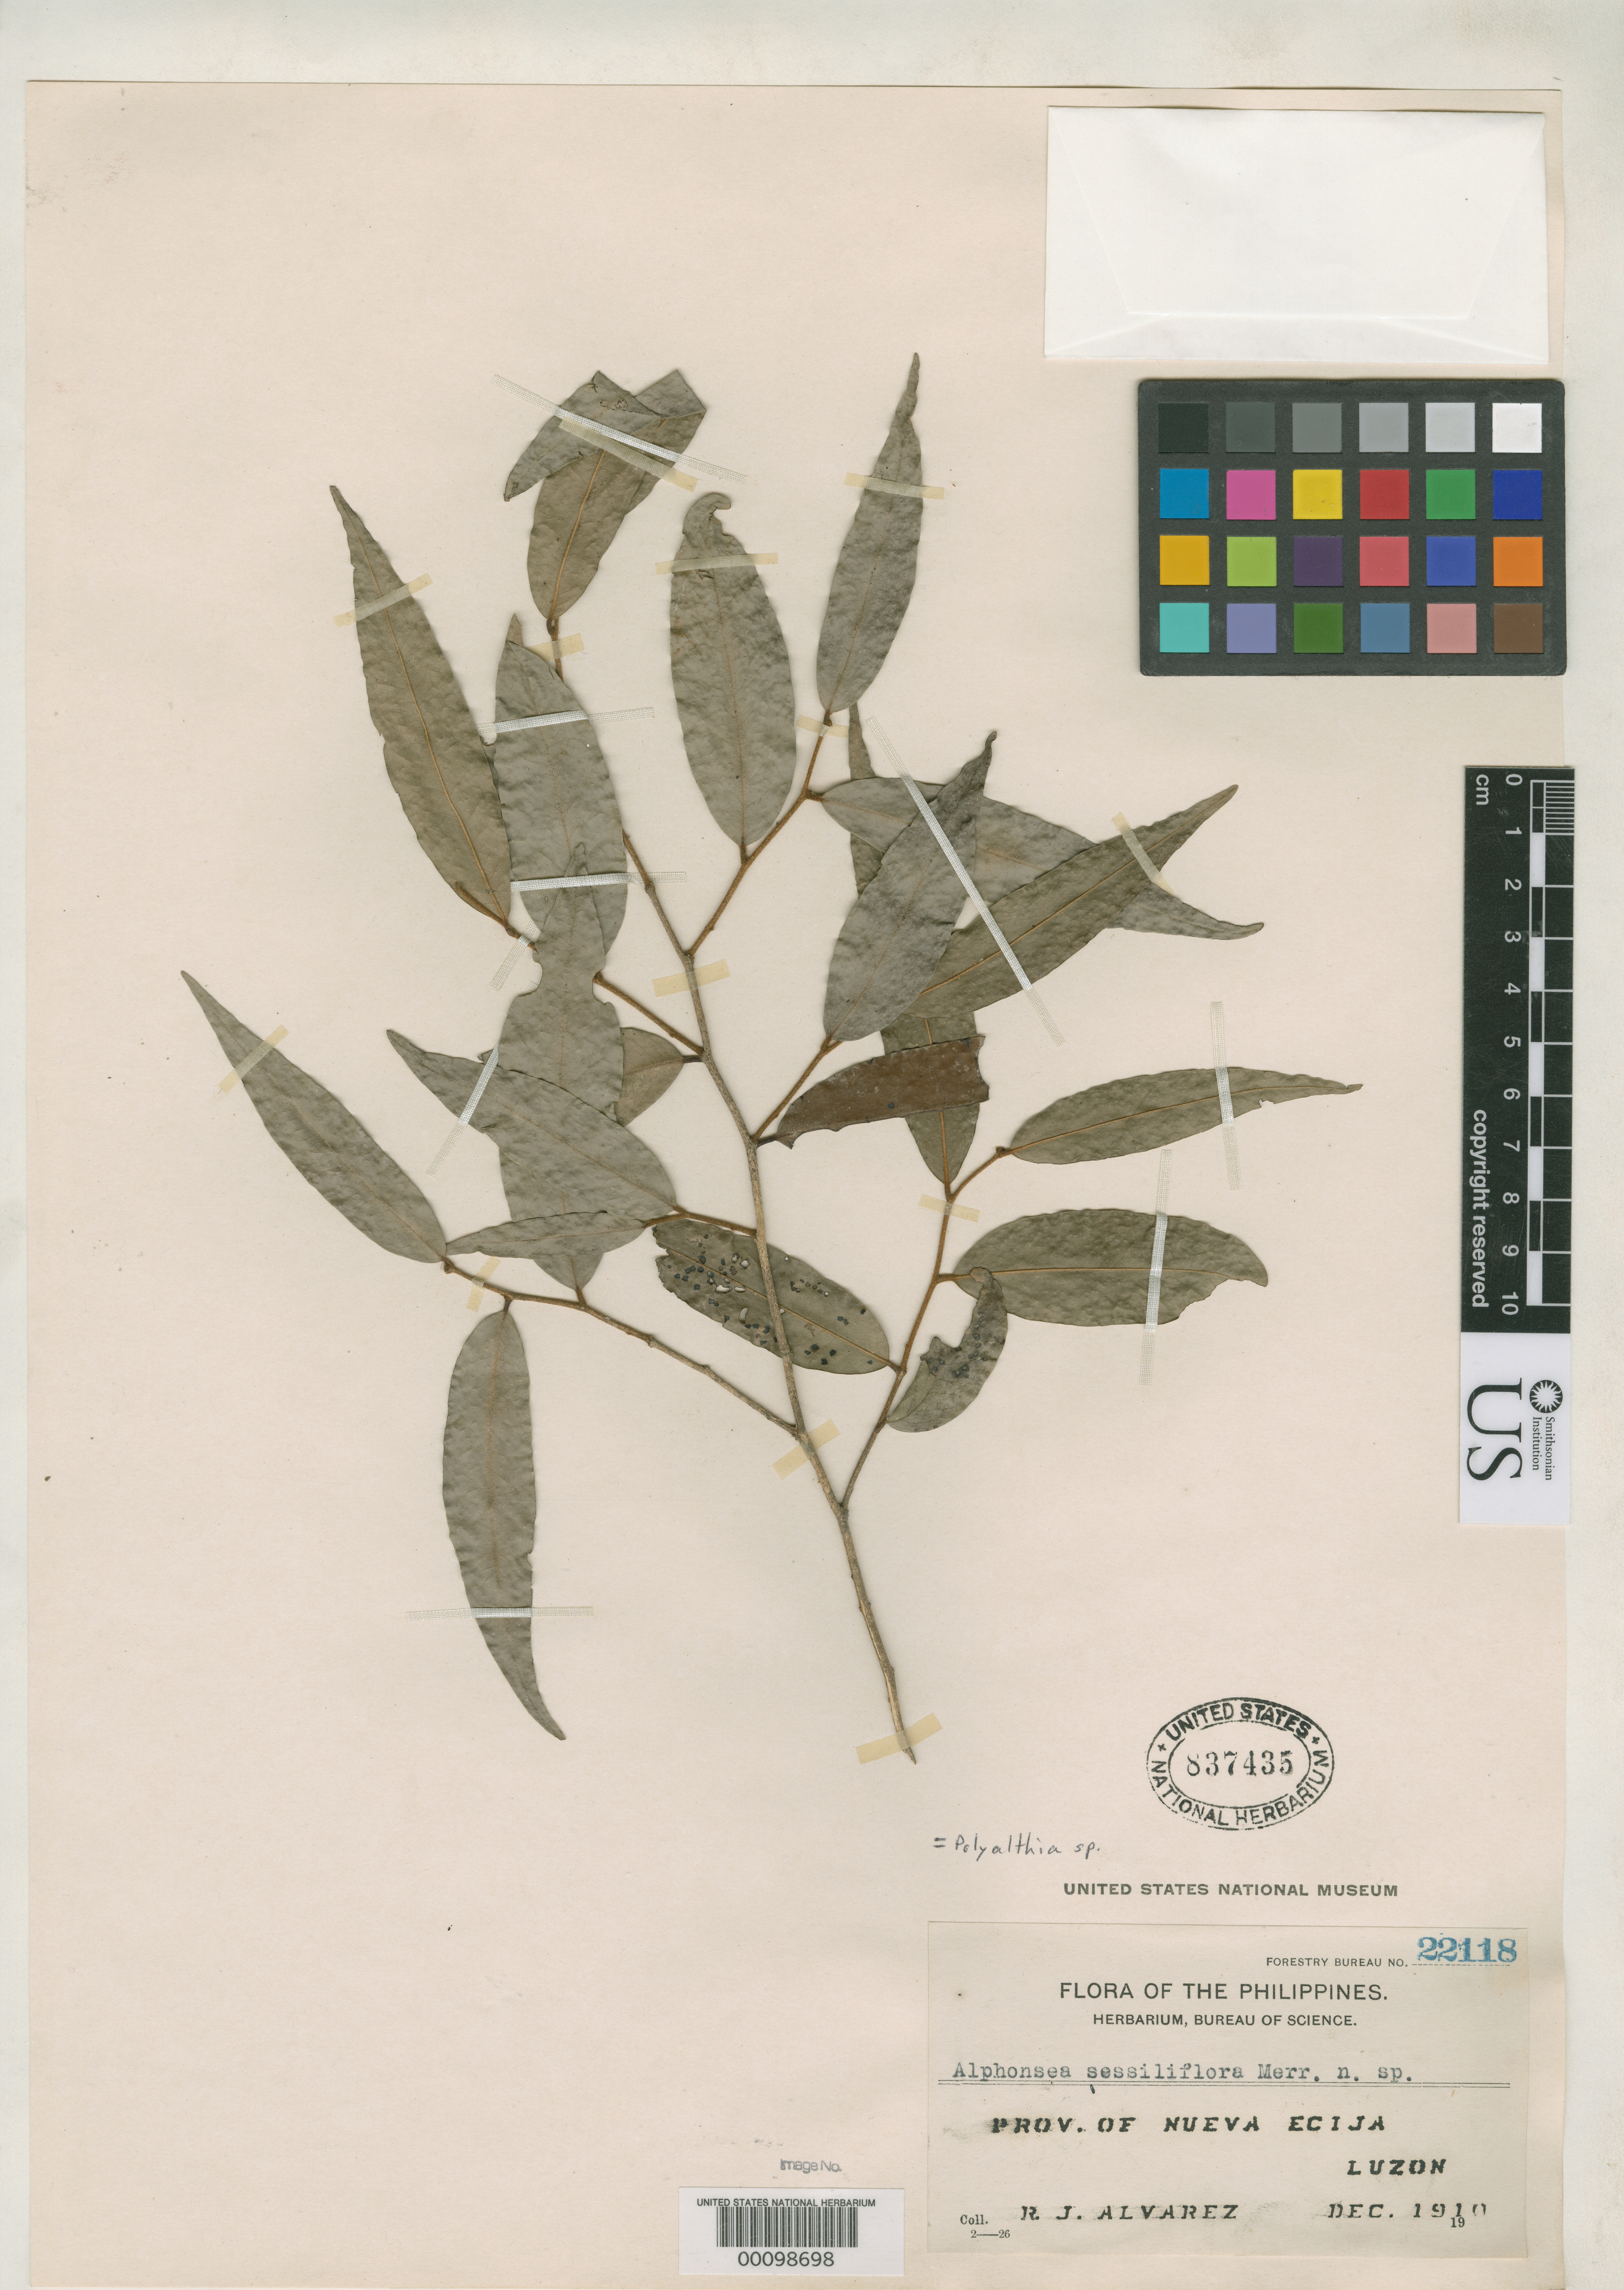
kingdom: Plantae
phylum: Tracheophyta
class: Magnoliopsida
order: Magnoliales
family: Annonaceae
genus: Alphonsea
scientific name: Alphonsea sessiliflora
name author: Merr.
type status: Isotype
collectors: R. Alvarez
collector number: For. Bur. 22118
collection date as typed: Dec 1903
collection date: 1903-12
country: Philippines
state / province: Central Luzon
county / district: Nueva Ecija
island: Luzon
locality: Sabani.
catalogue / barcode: US 837435